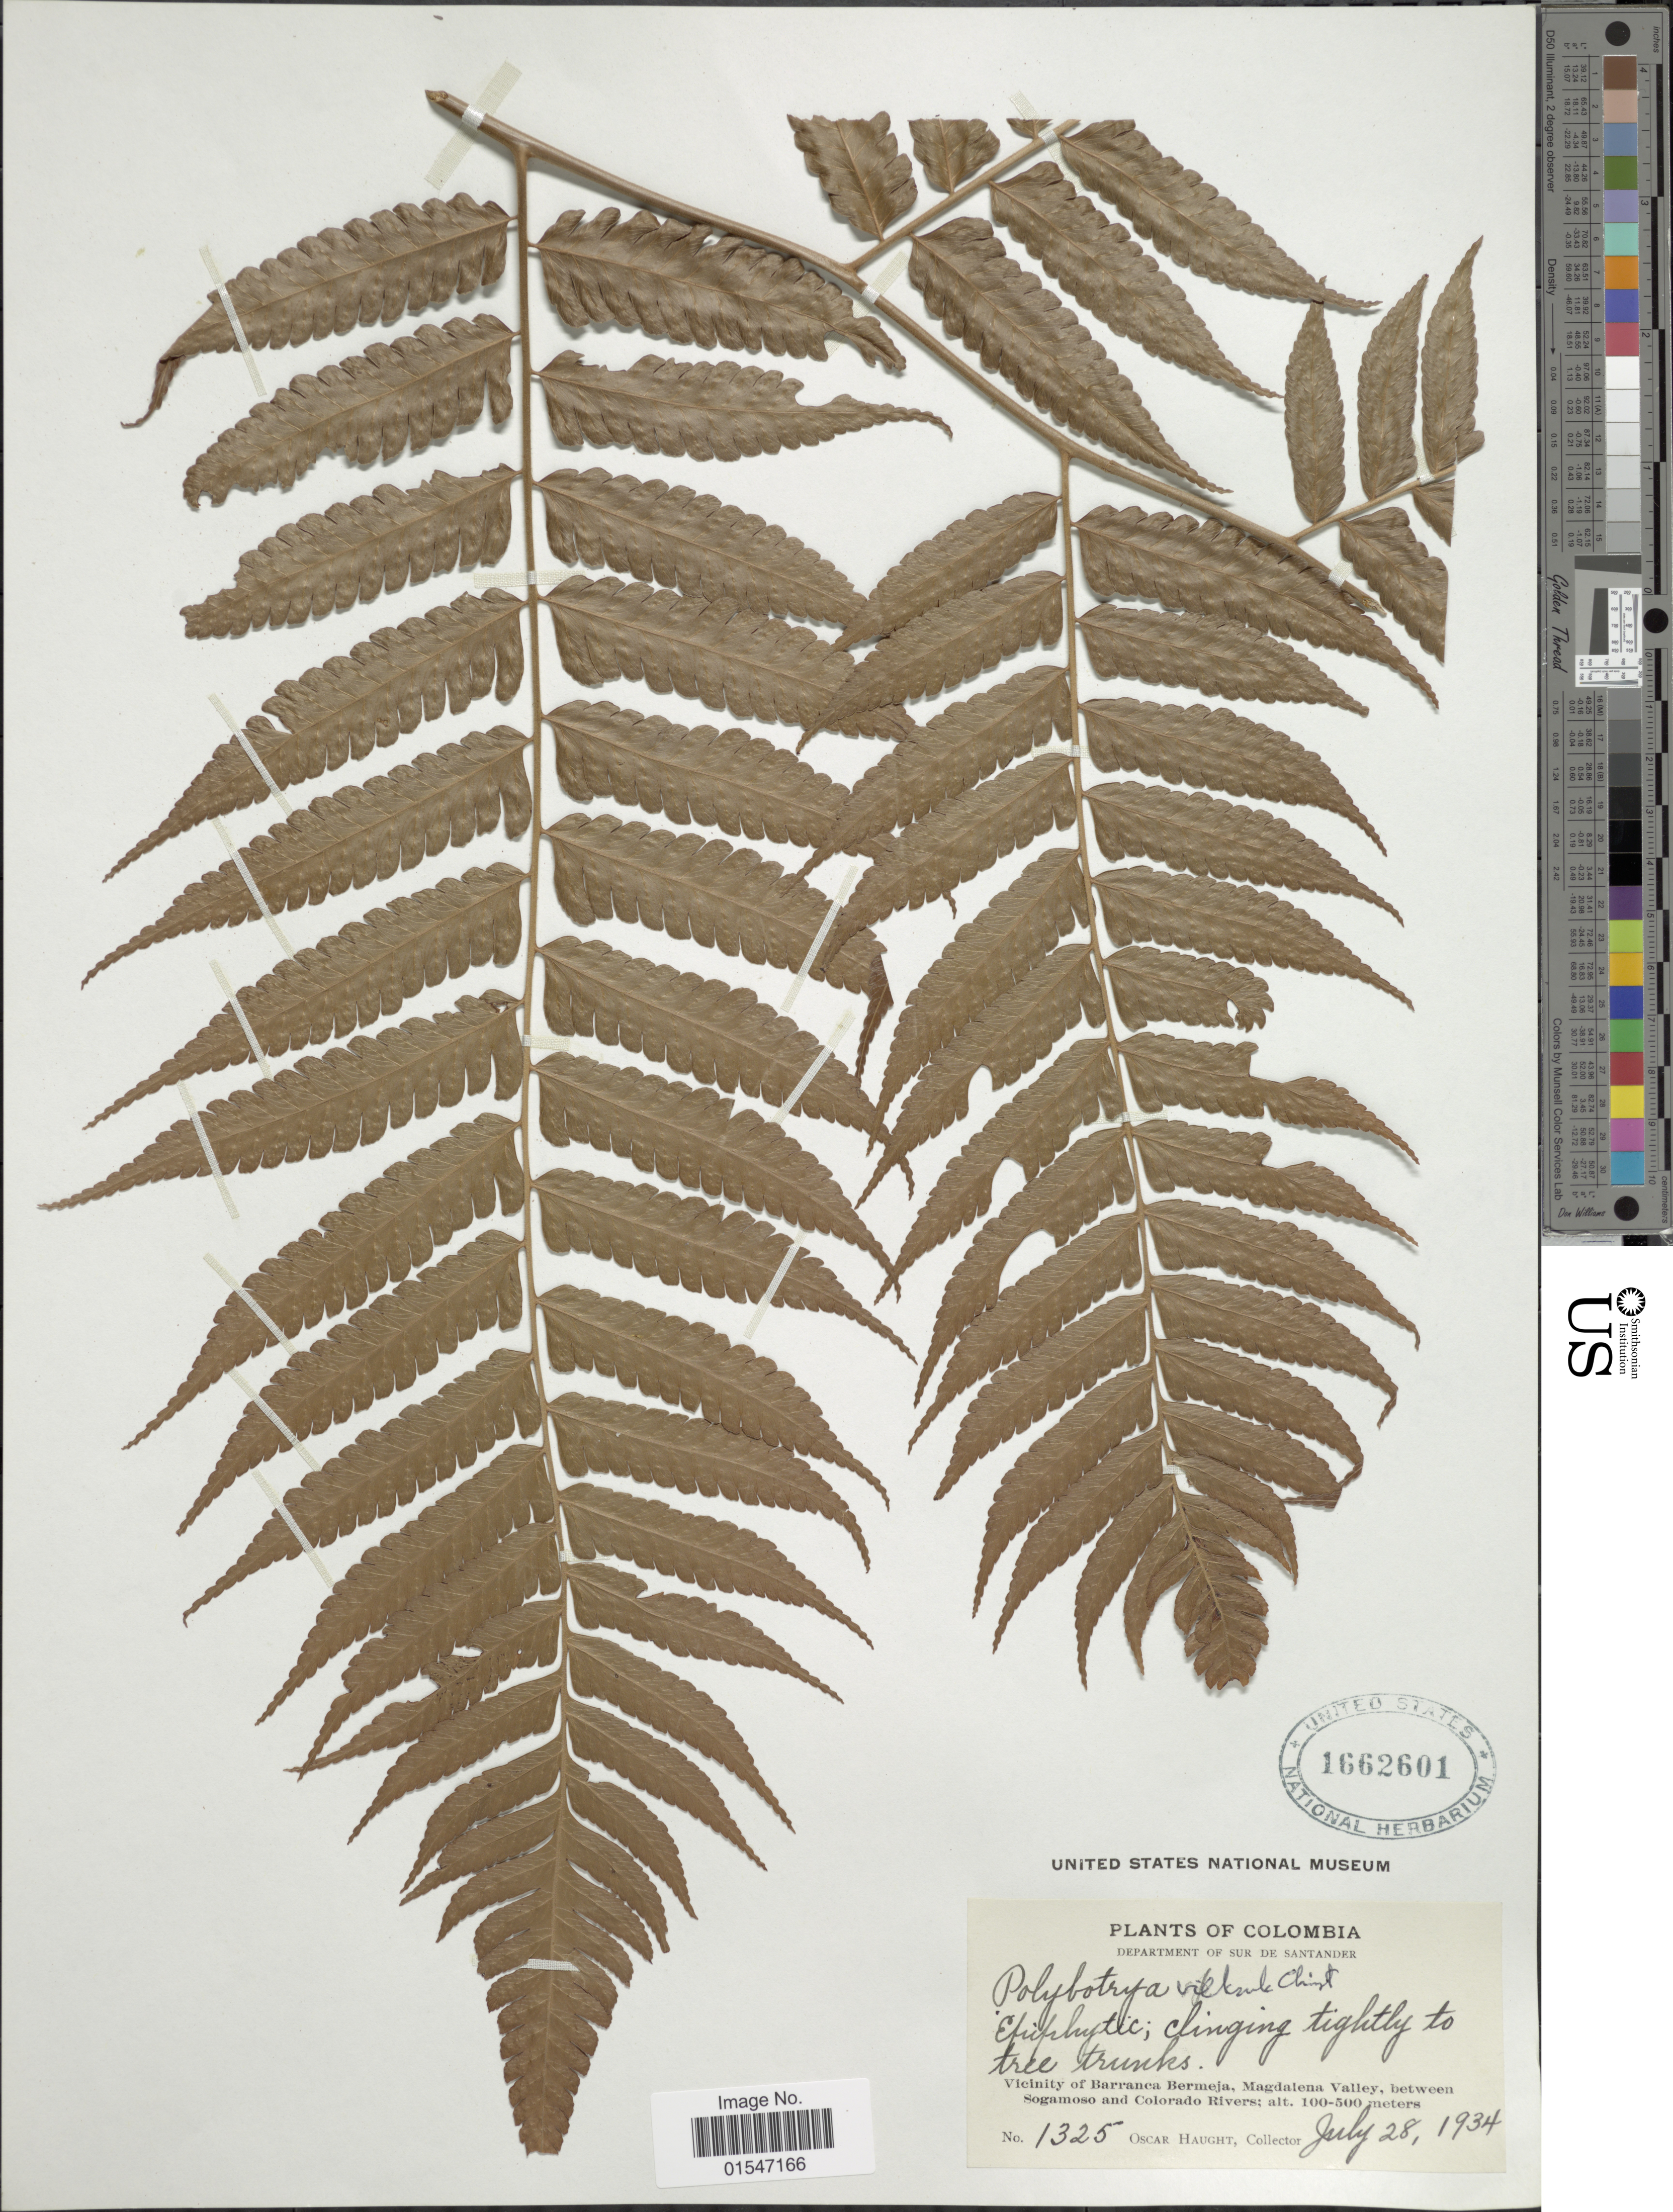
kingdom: Plantae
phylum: Tracheophyta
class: Polypodiopsida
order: Polypodiales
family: Dryopteridaceae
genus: Polybotrya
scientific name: Polybotrya caudata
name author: Kunze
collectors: O. L. Haught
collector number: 1325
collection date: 1934-07-28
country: Colombia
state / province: Santander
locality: Department of Sur de Santander. Vicinity of Barranca Bermeja, Magdalena Valley, between Sogamoso and Colorado Rivers.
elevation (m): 100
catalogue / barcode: US 1662601